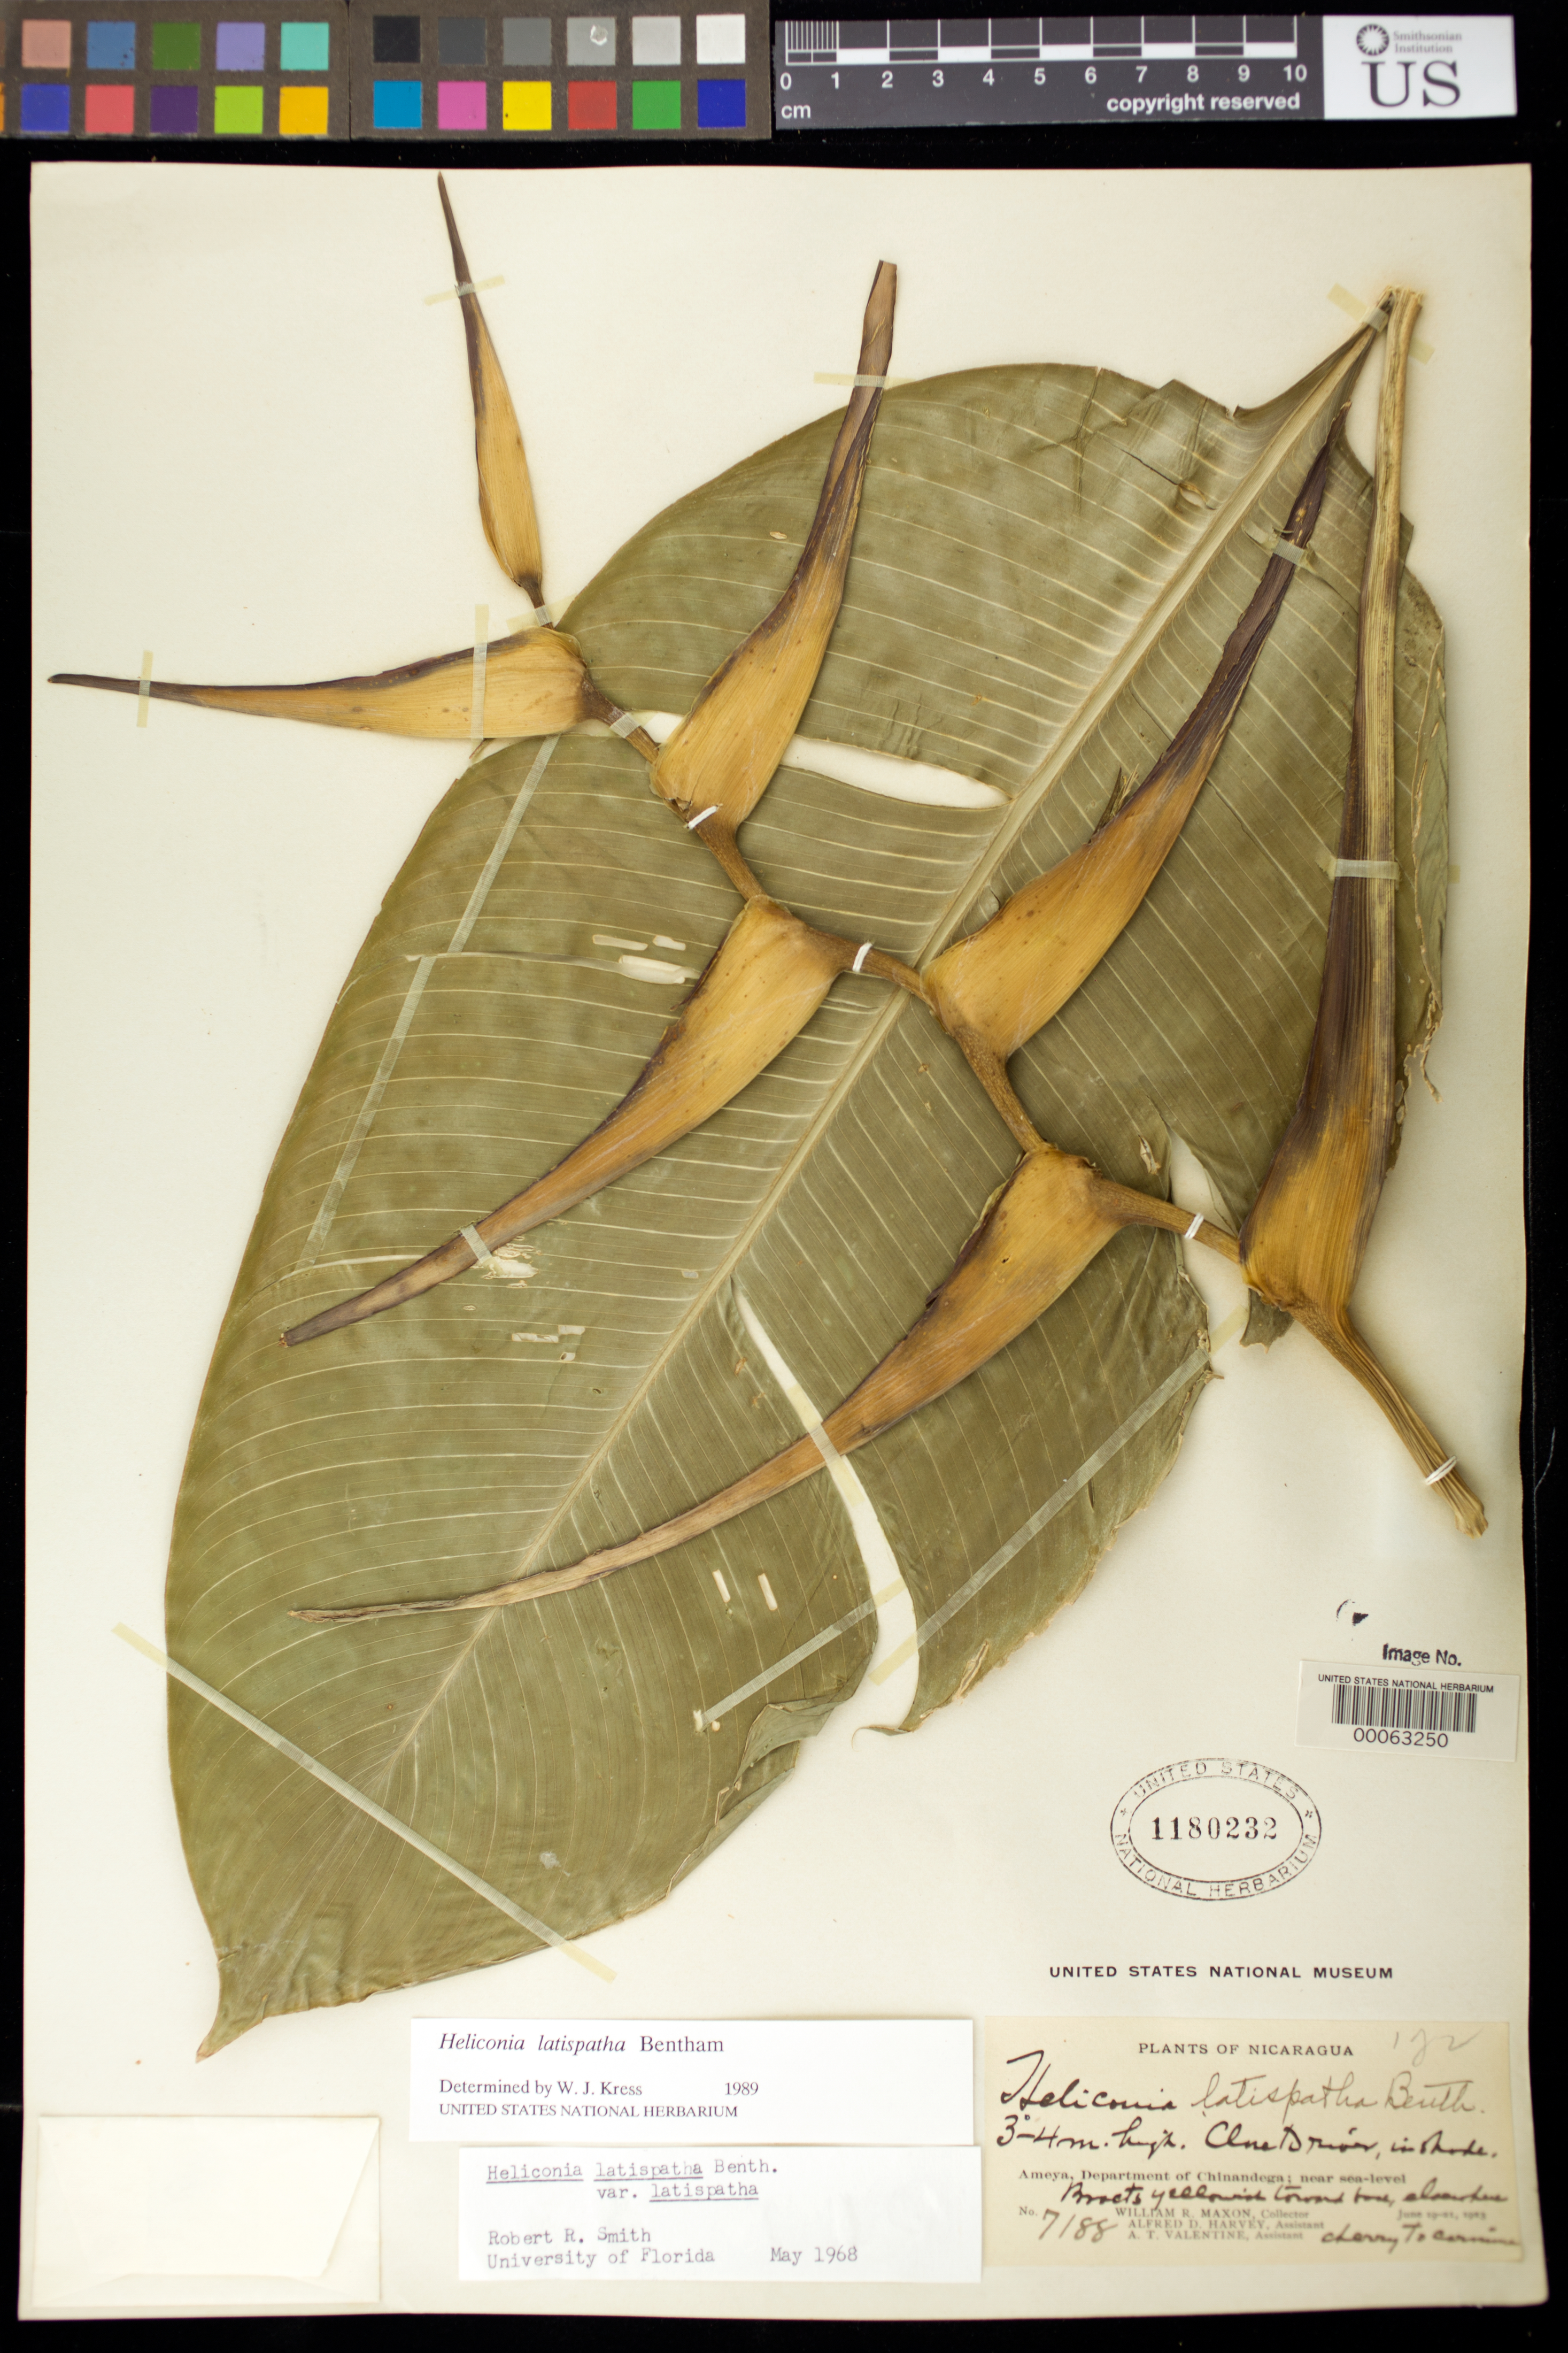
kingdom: Plantae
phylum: Tracheophyta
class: Liliopsida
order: Zingiberales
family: Heliconiaceae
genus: Heliconia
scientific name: Heliconia latispatha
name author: Benth.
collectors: W. R. Maxon, A. D. Harvey & A. Valentine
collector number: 7188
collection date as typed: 19 Jun 1923 to 21 Jun 1923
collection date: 1923-06-19/1923-06-21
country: Nicaragua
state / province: Chinandega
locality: Ameya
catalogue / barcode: US 1180232